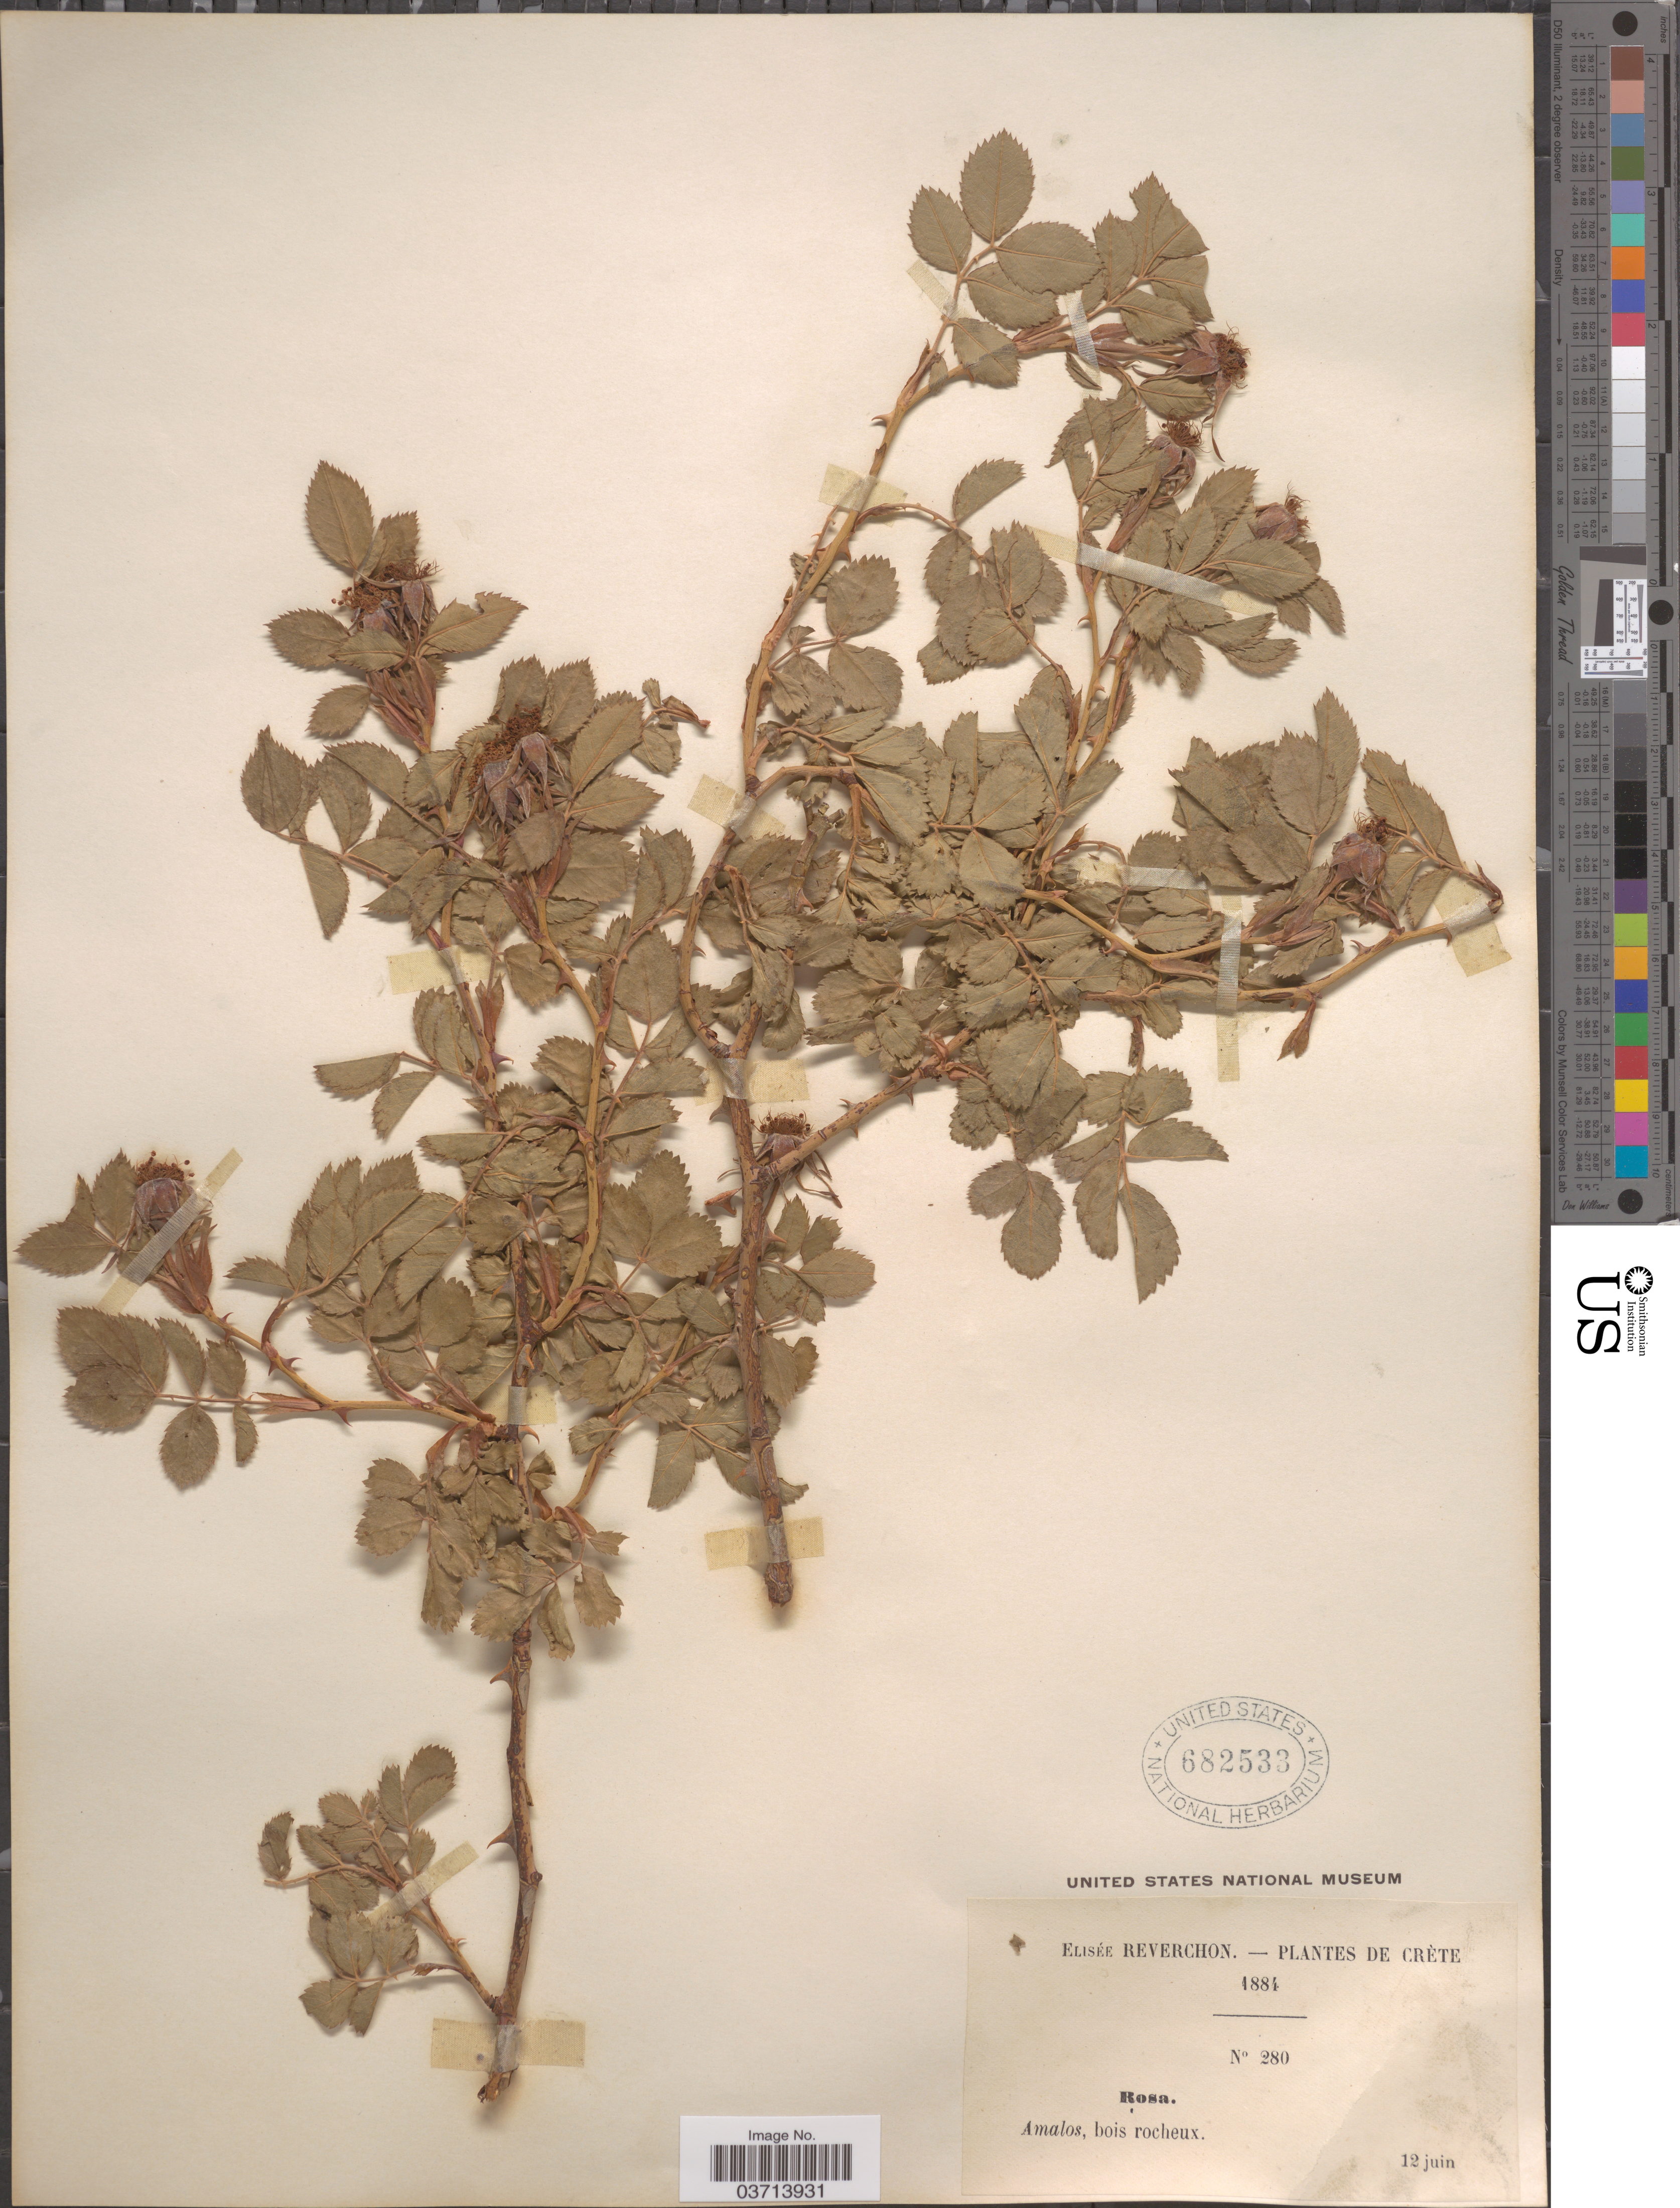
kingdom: Plantae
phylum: Tracheophyta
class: Magnoliopsida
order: Rosales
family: Rosaceae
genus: Rosa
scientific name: Rosa sp.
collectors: E. Reverchon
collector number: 280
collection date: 1884-06-12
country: Greece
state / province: Crete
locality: Amalos, bois rocheux.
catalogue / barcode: US 682533